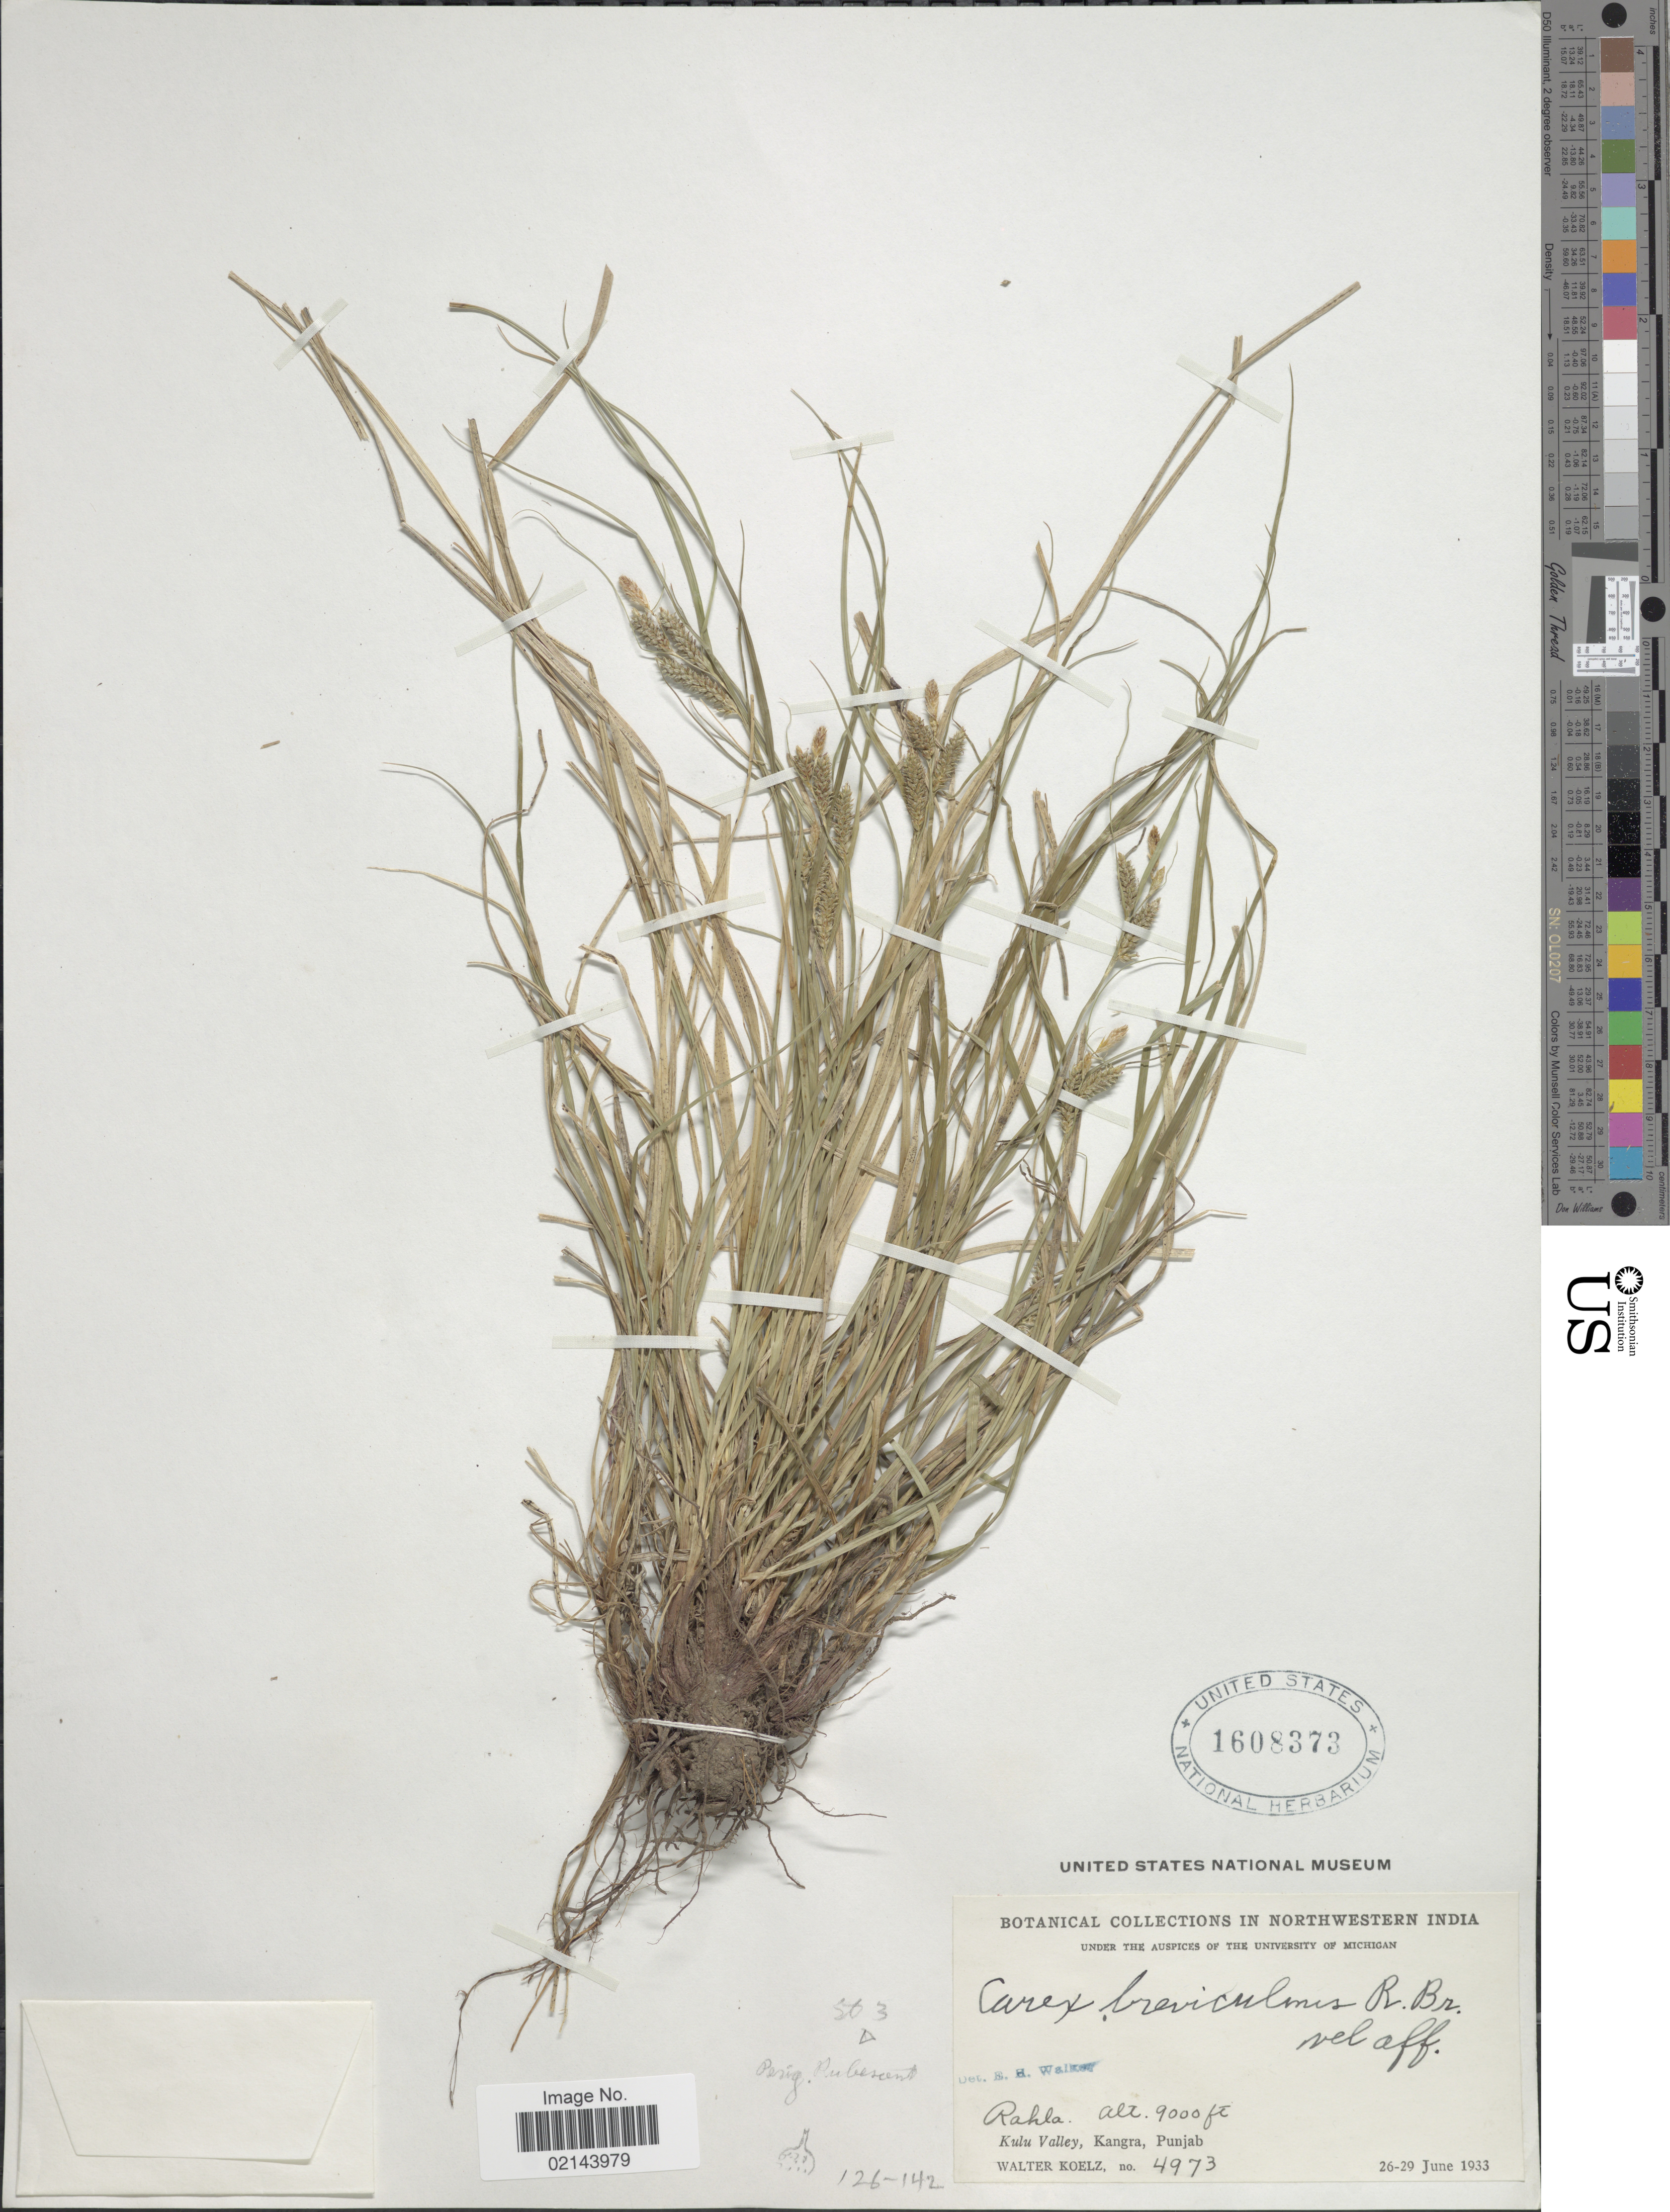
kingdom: Plantae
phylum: Tracheophyta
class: Liliopsida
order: Poales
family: Cyperaceae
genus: Carex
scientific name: Carex breviculmis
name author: R. Br.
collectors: W. N. Koelz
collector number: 4973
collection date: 1933-06-26/1933-06-29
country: India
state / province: Punjab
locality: Rahla, Kulu Valley, Kangra, Punjab. Northwest India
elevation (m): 2743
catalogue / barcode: US 1608373